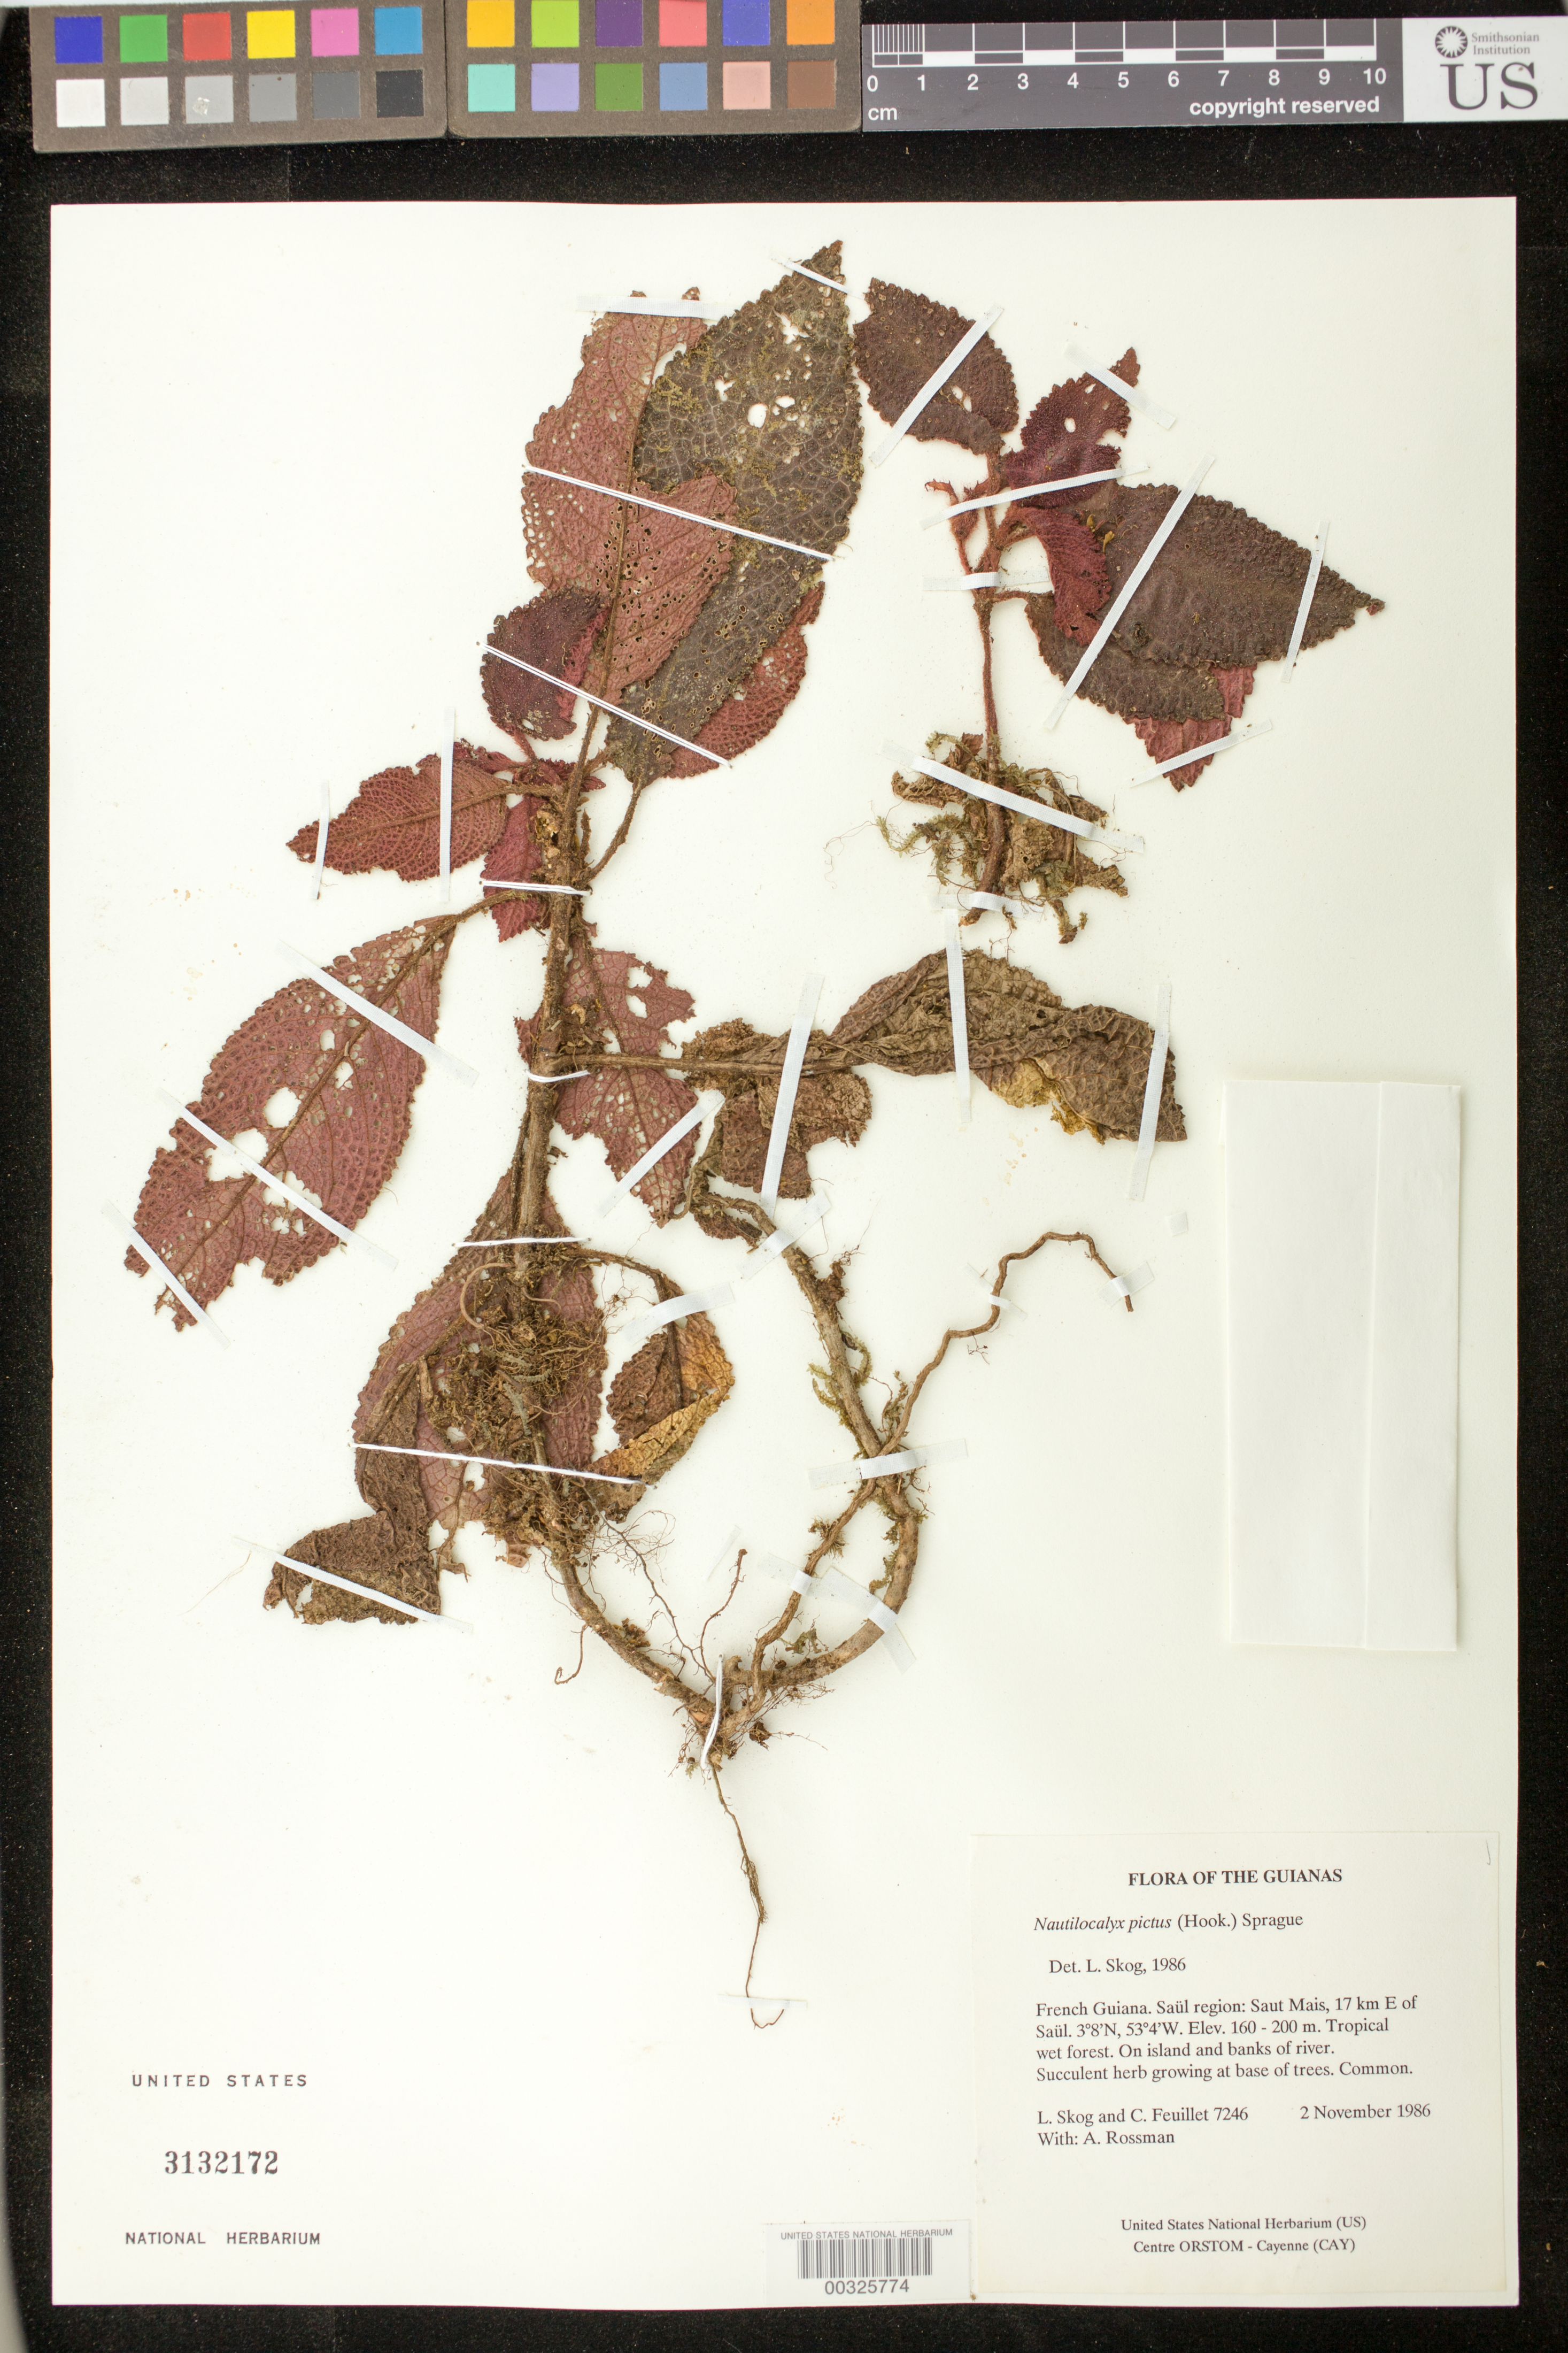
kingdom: Plantae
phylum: Tracheophyta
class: Magnoliopsida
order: Lamiales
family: Gesneriaceae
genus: Nautilocalyx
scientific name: Nautilocalyx pictus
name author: (Hook.) Sprague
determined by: Skog, Laurence E.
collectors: L. E. Skog, C. Feuillet & A. Rossman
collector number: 7246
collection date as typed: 02 Nov 1986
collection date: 1986-11-02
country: French Guiana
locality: Saül region: Saut Mais, 17 km E of Saül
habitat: Tropical wet forest, on island and banks of river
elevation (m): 160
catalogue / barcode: US 3132172